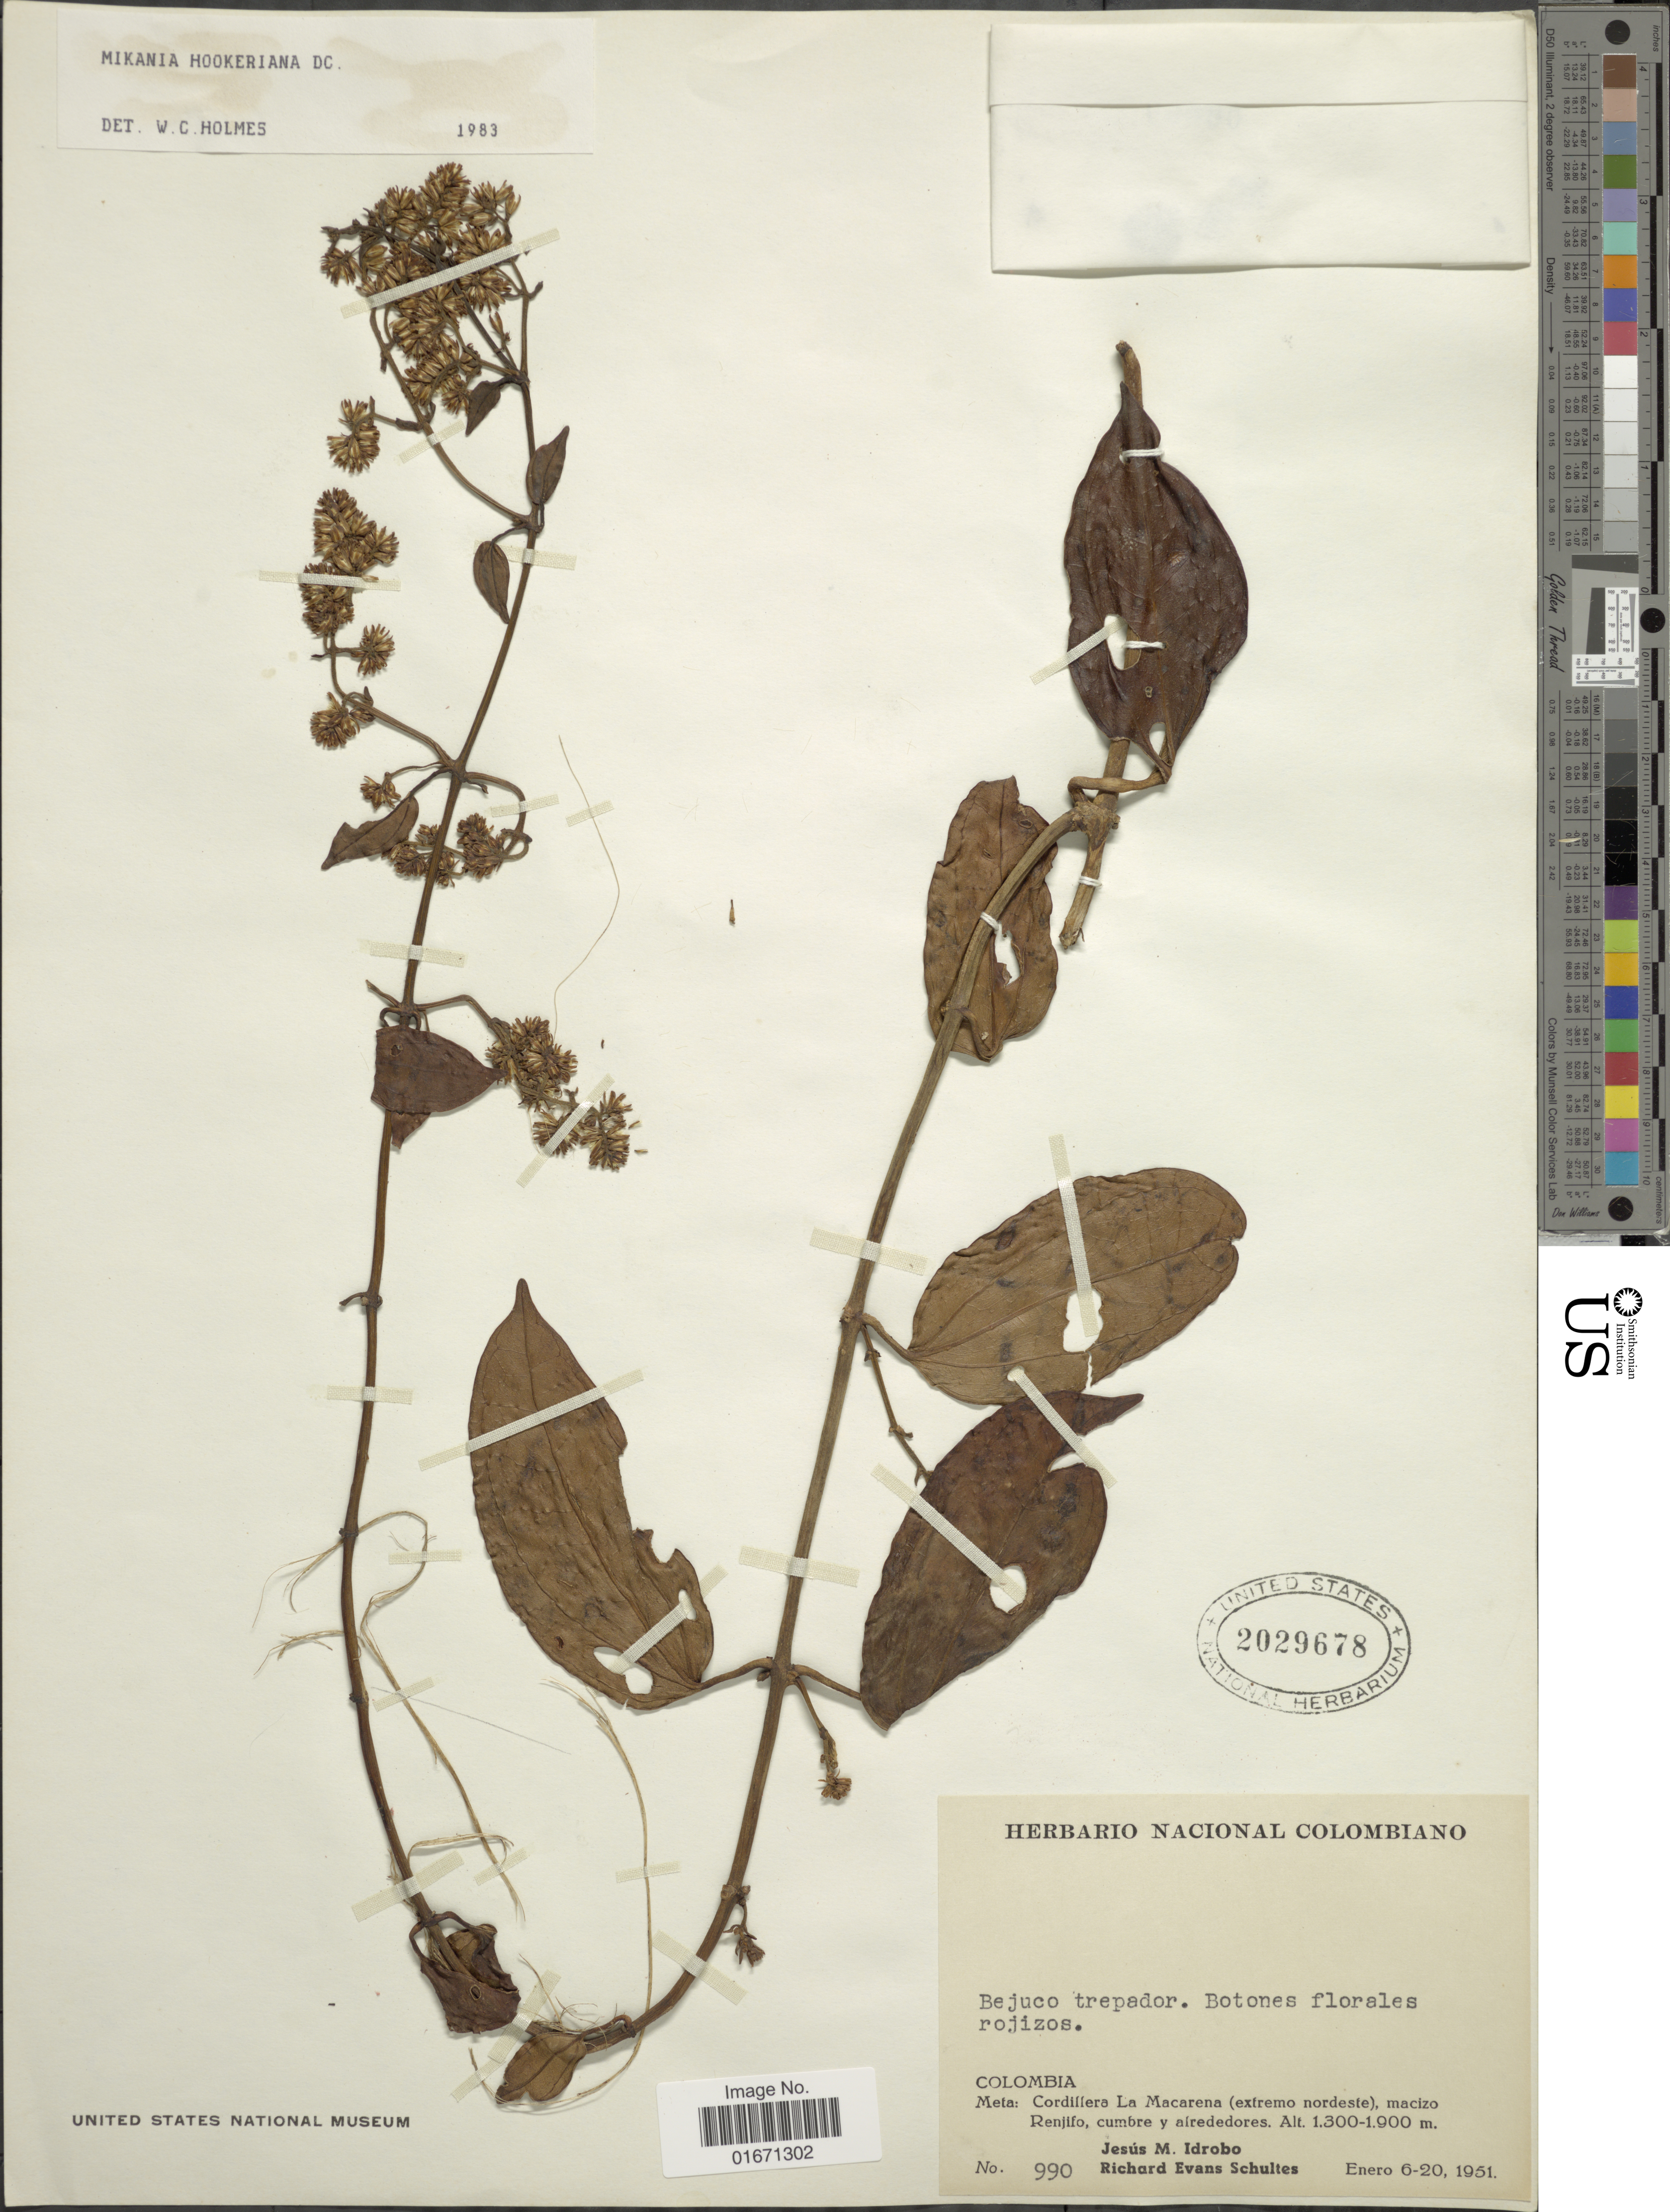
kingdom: Plantae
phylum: Tracheophyta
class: Magnoliopsida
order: Asterales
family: Asteraceae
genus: Mikania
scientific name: Mikania hookeriana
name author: DC.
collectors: J. M. Idrobo & R. E. Schultes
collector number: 990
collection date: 1951-01-06/1951-01-20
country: Colombia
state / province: Meta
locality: Cordillera La Macarena (extremo nordeste), macizo Renjifo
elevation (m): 1300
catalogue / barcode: US 2029678